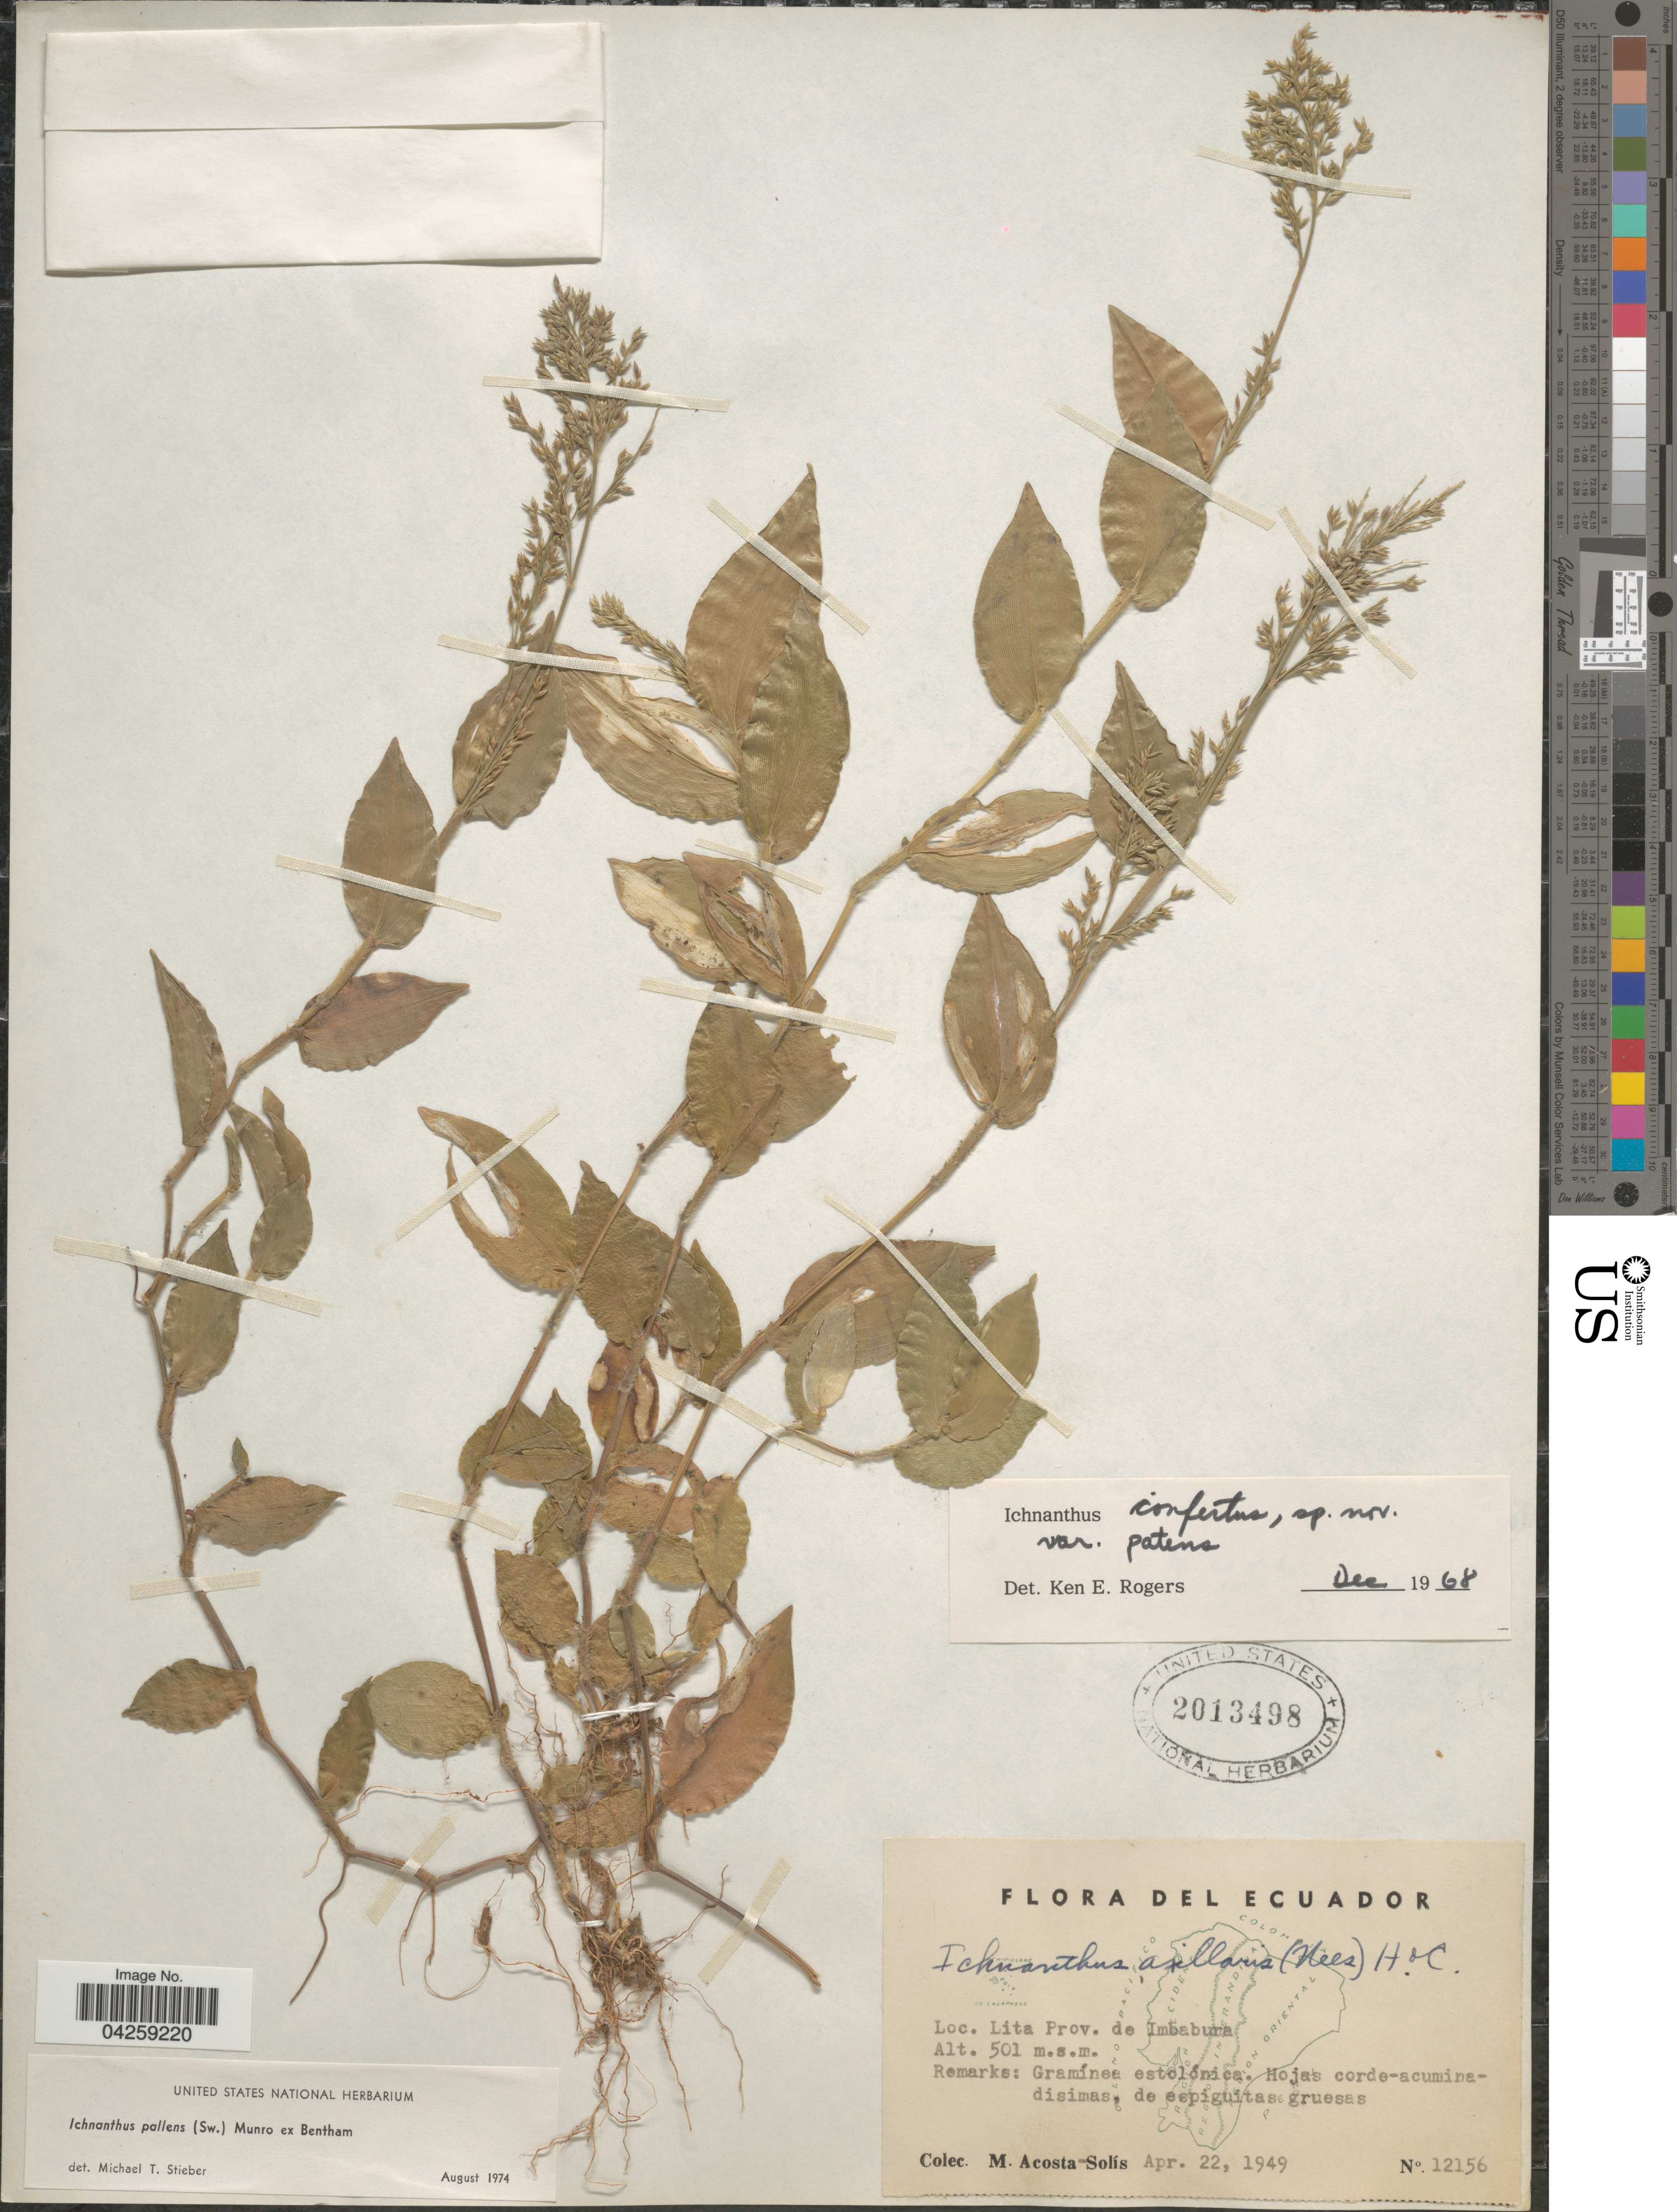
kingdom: Plantae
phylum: Tracheophyta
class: Liliopsida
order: Poales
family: Poaceae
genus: Ichnanthus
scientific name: Ichnanthus pallens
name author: (Sw.) Munro ex Benth.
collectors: M. Acosta Solis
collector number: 12156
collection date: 1949-04-22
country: Ecuador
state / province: Imbabura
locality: Lita.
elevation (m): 501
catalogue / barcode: US 2013498